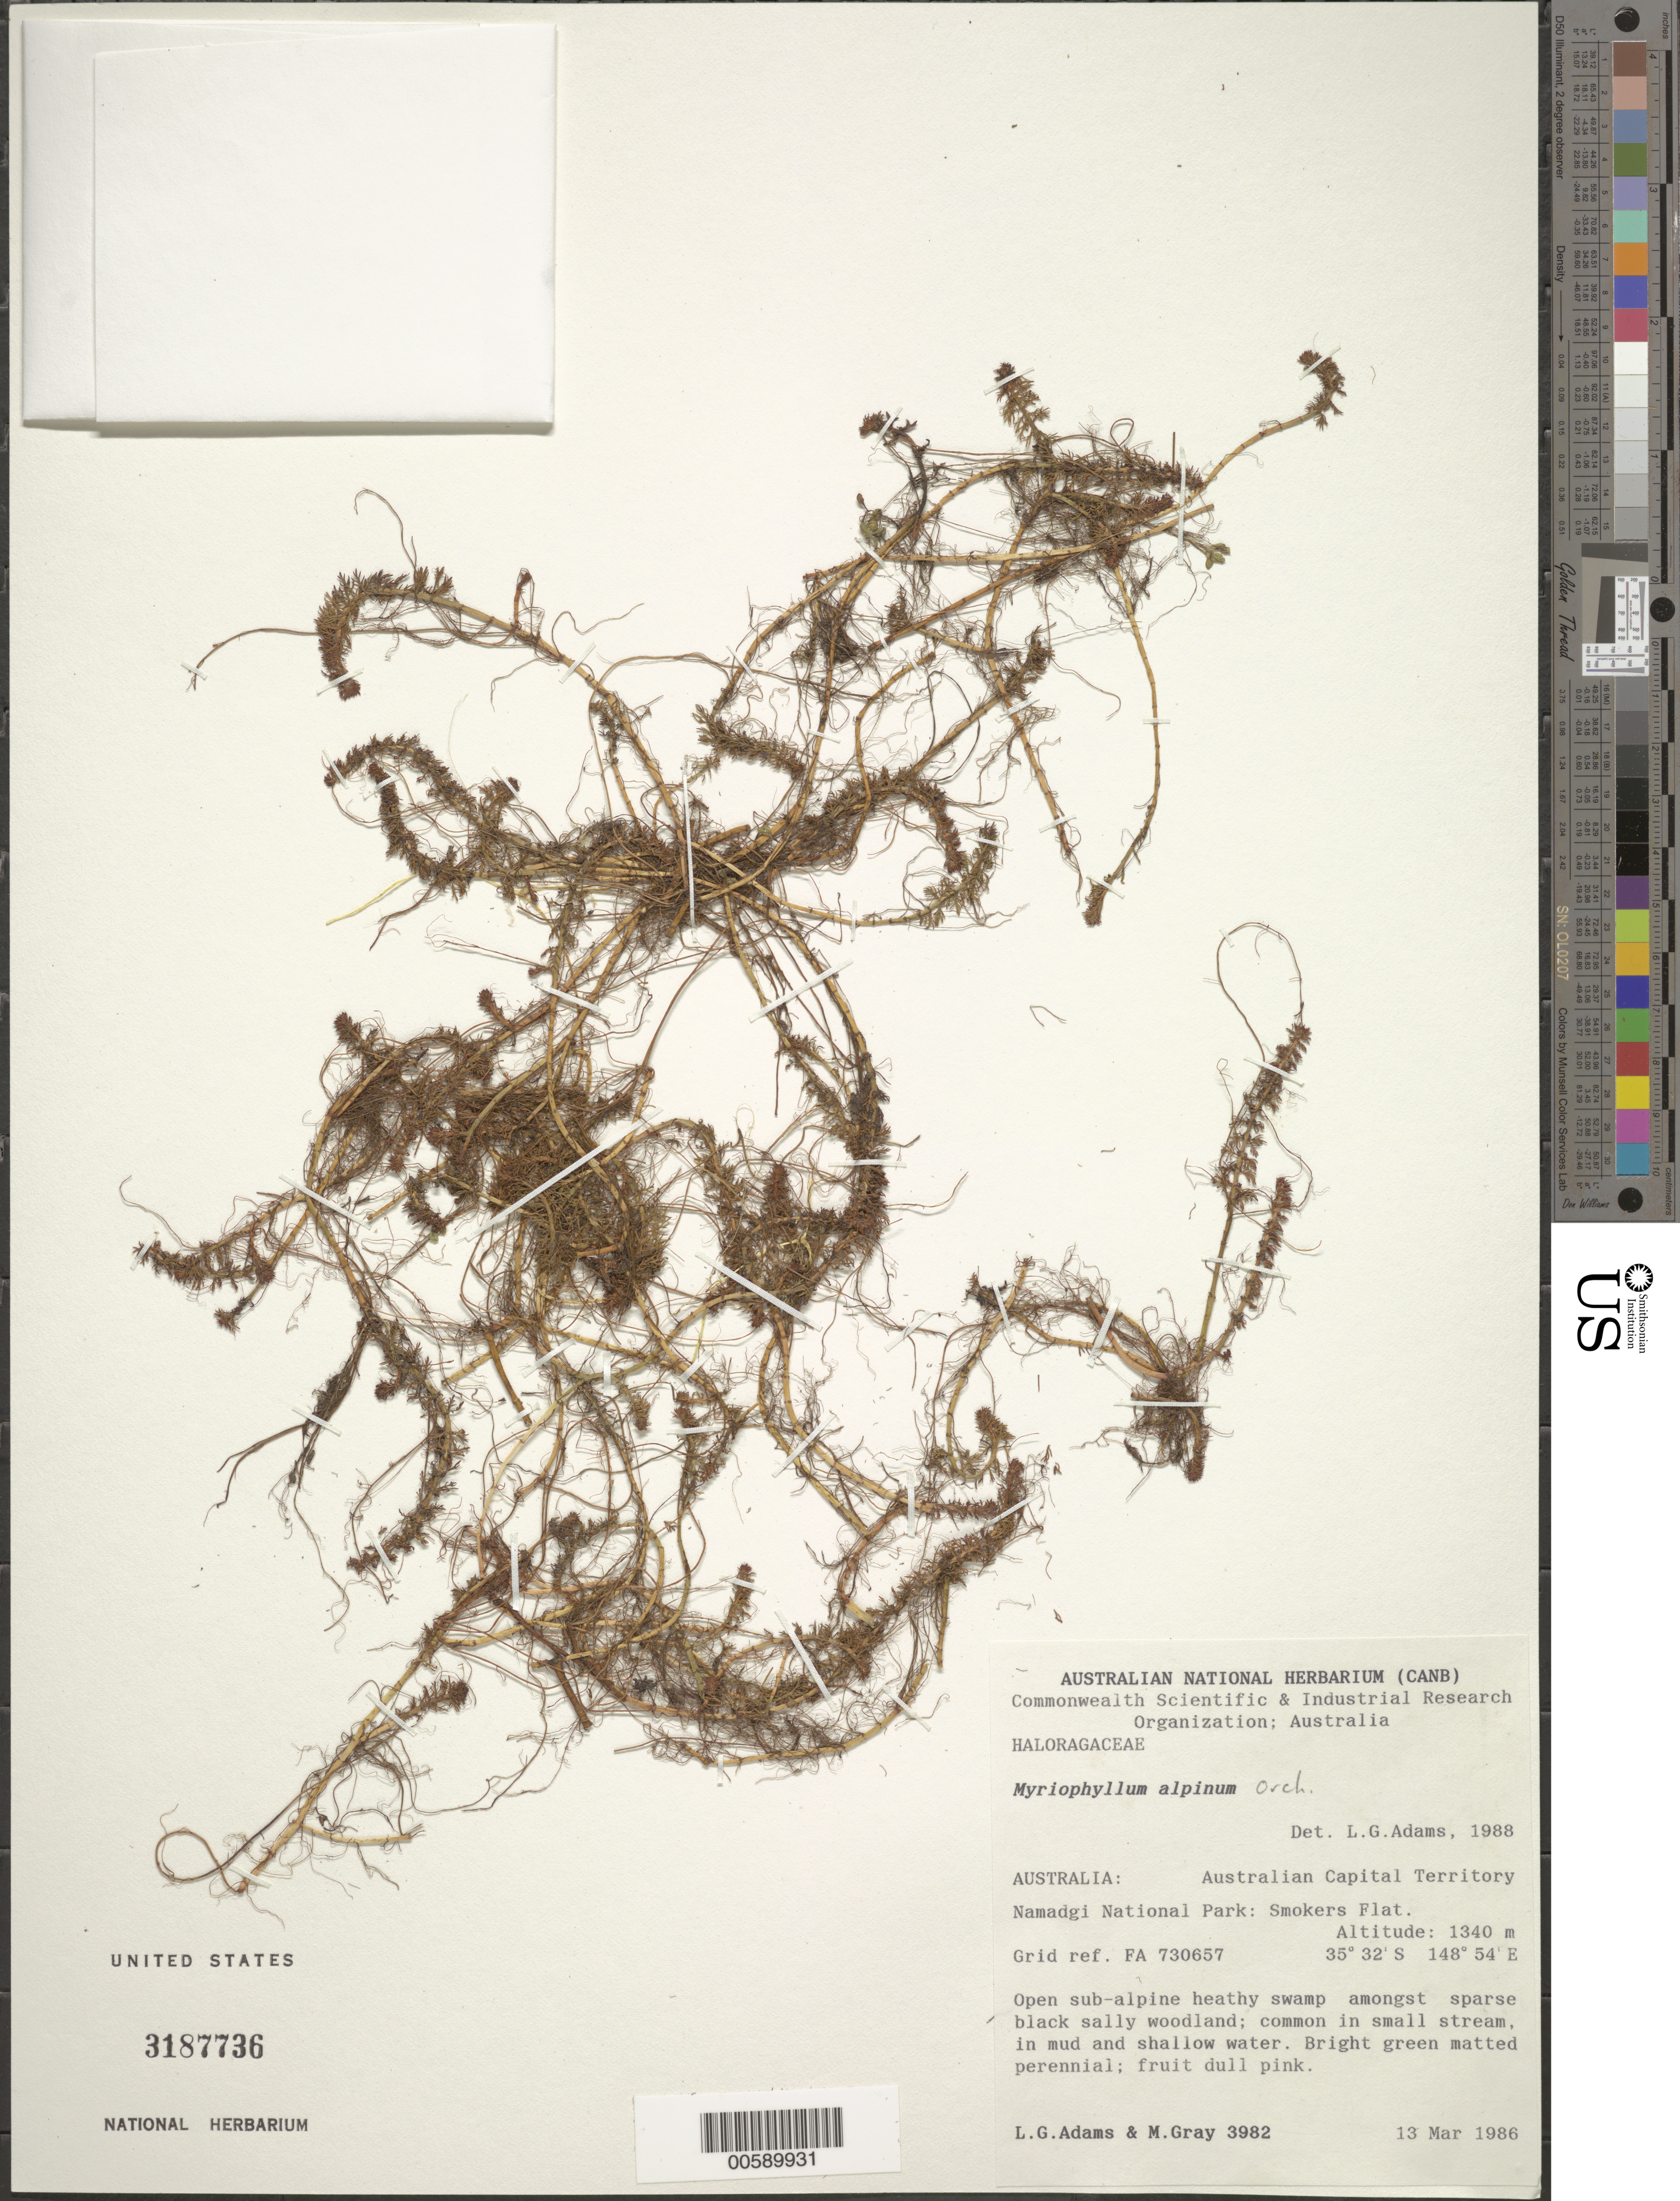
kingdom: Plantae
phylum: Tracheophyta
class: Magnoliopsida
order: Saxifragales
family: Haloragaceae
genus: Myriophyllum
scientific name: Myriophyllum alpinum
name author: Orchard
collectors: L. G. Adams & M. Gray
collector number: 3982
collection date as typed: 13 Mar 1986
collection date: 1986-03-13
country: Australia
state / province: Australian Capital Territory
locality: Namadgi National Park, Smokers Flat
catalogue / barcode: US 3187736